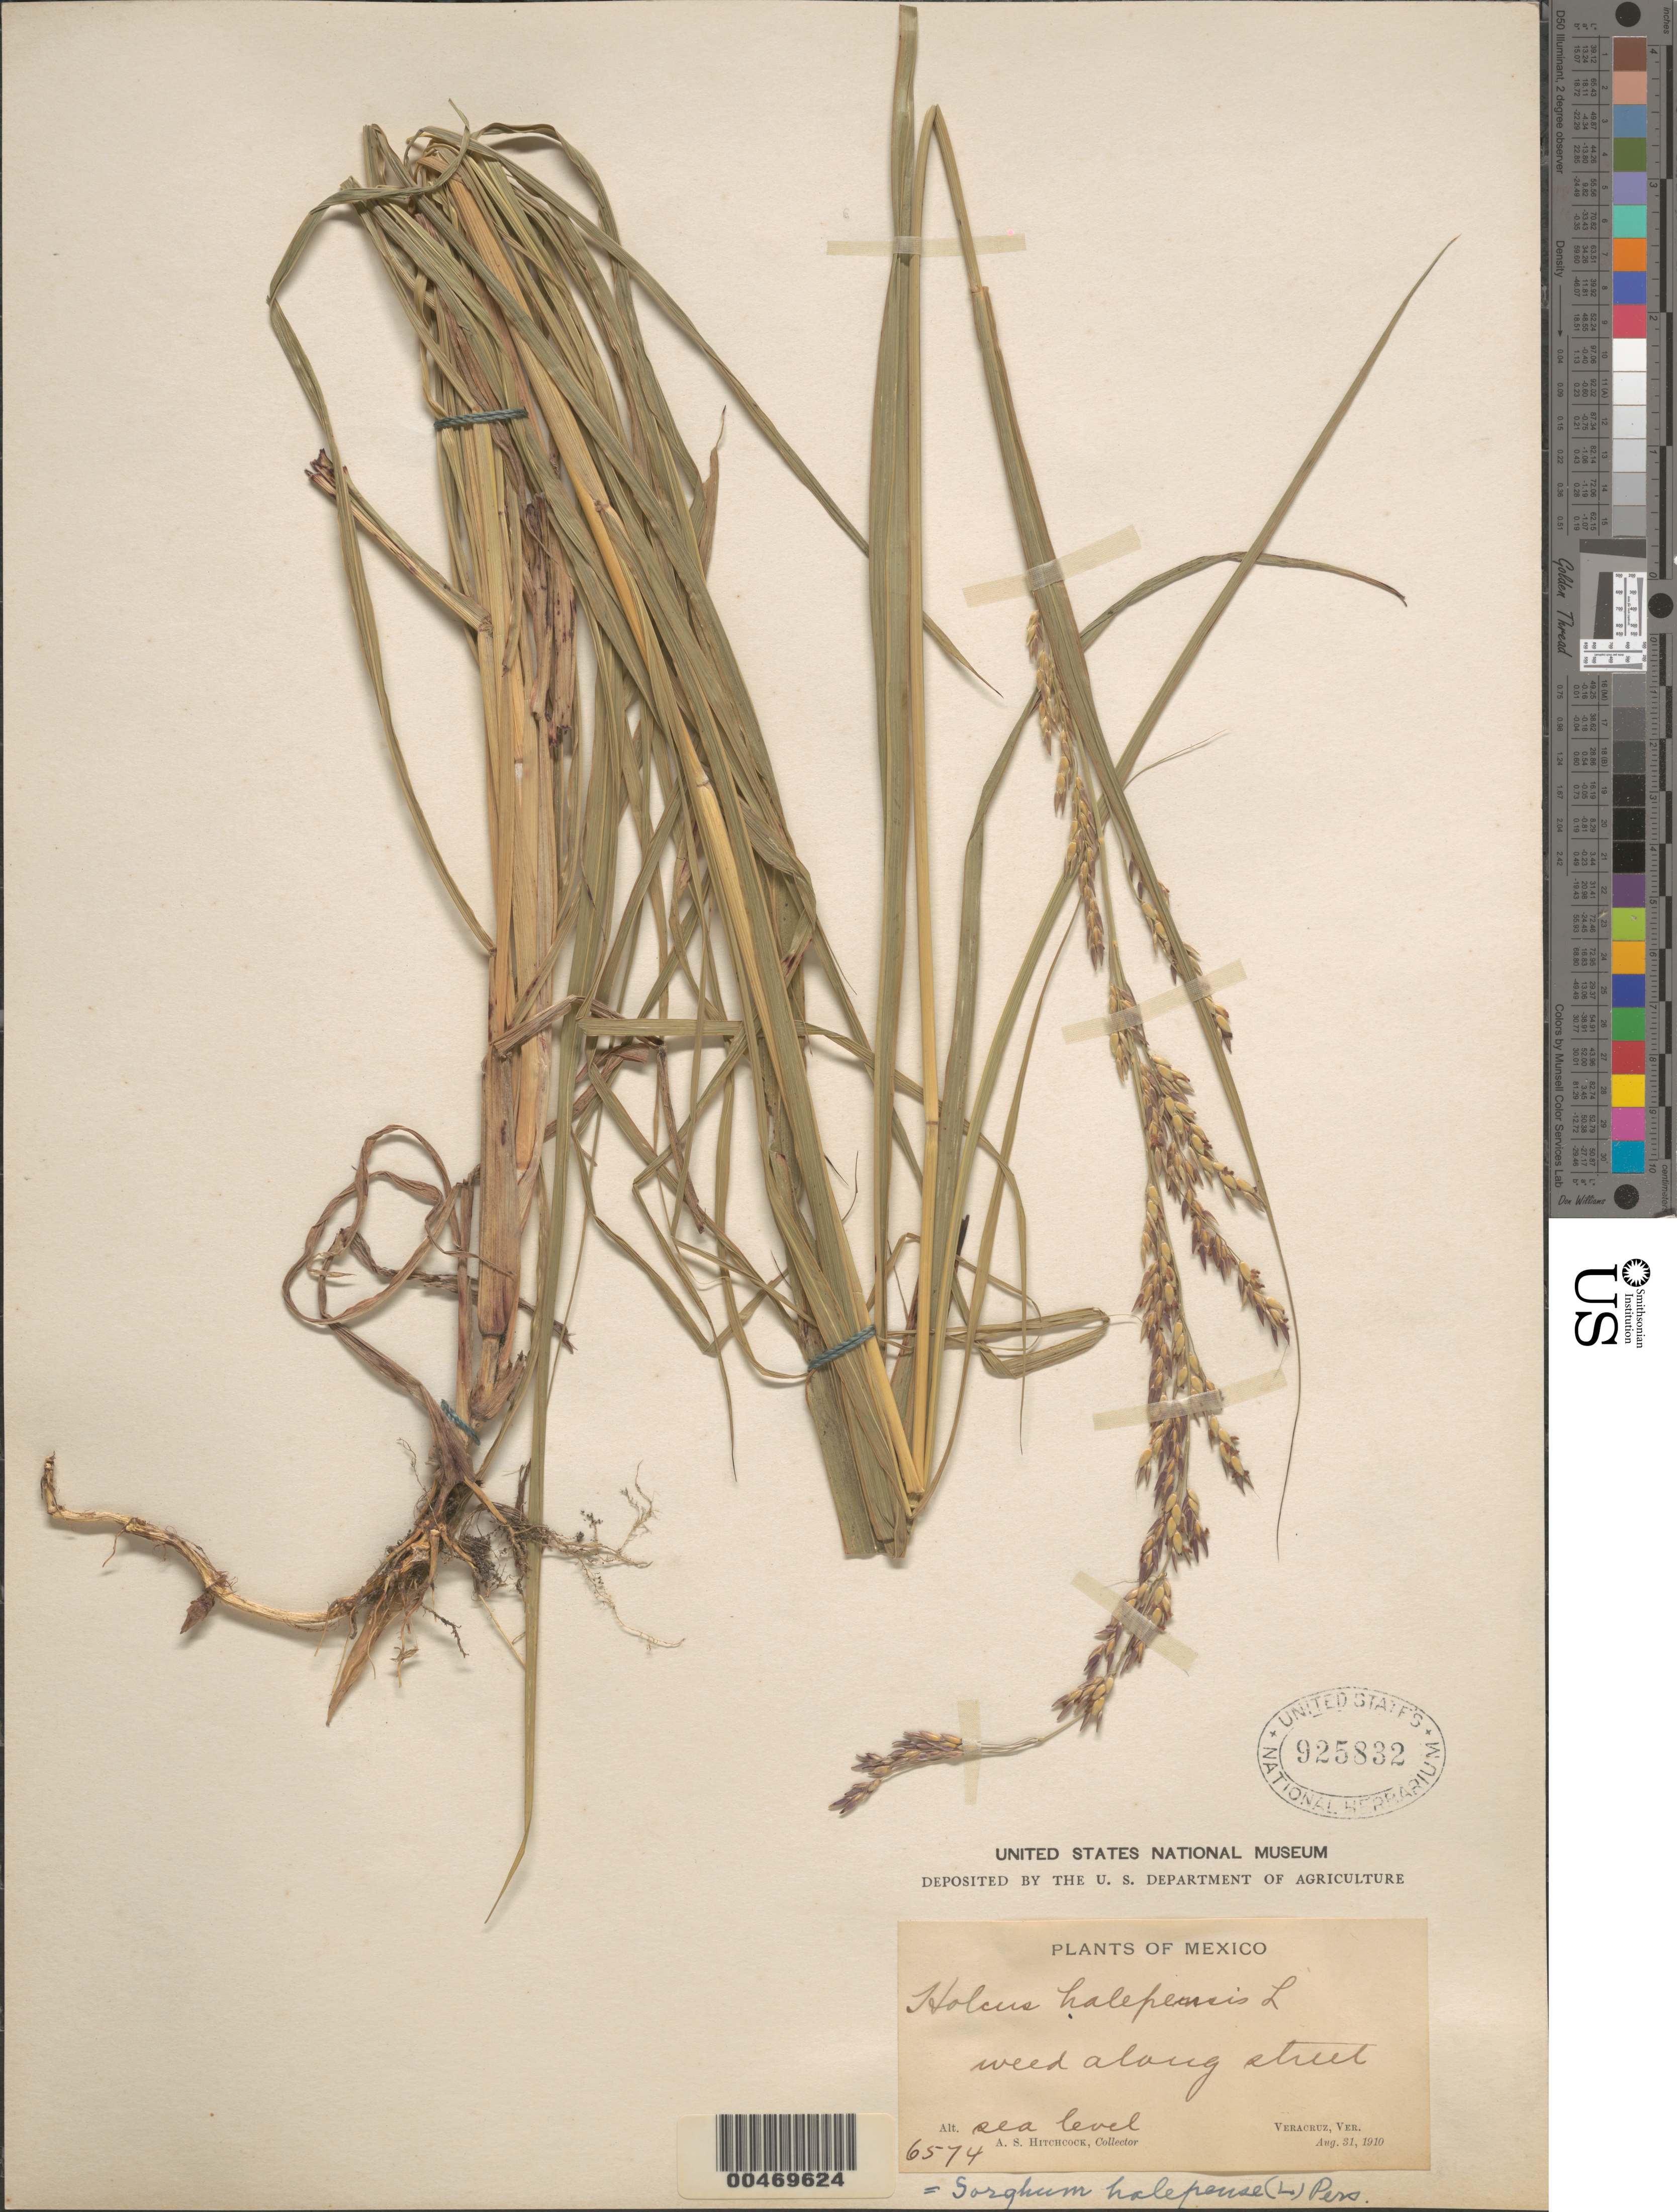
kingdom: Plantae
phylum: Tracheophyta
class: Liliopsida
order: Poales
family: Poaceae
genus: Sorghum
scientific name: Sorghum halepense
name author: (L.) Pers.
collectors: A. S. Hitchcock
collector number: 6574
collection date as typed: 31 Aug 1910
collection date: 1910-08-31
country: Mexico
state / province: Veracruz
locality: Veracruz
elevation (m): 0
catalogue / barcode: US 925832